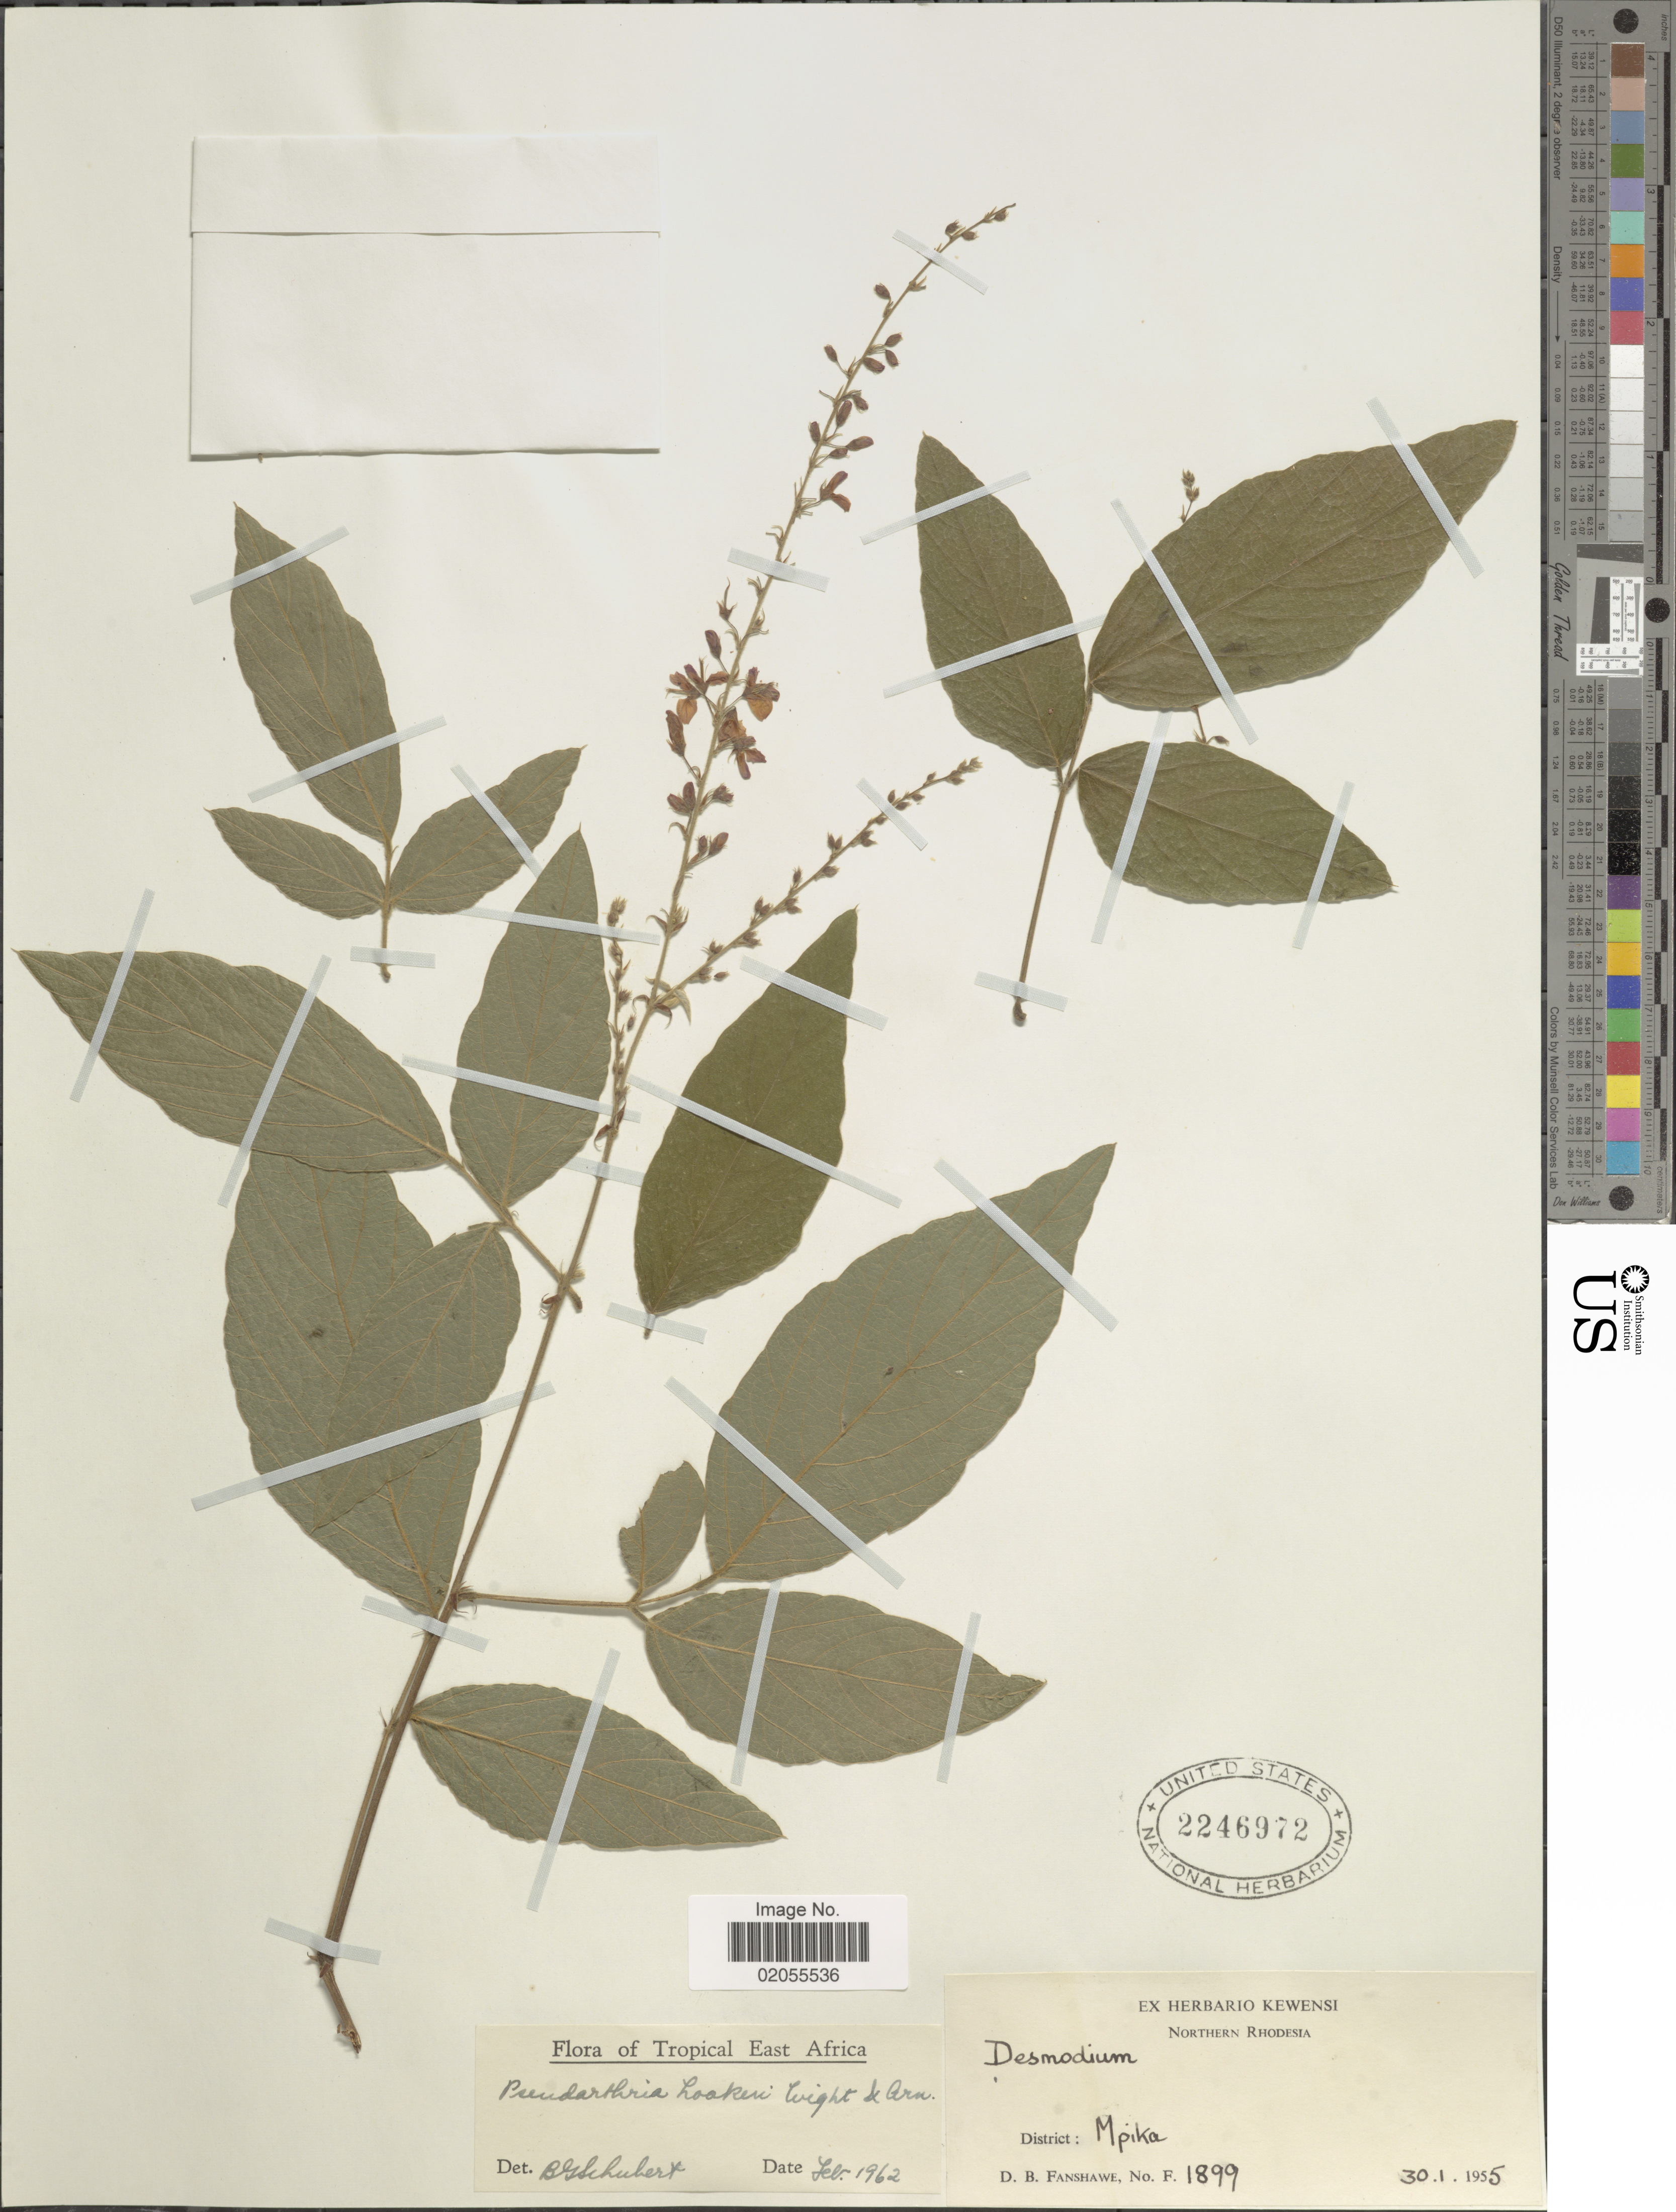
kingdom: Plantae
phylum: Tracheophyta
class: Magnoliopsida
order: Fabales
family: Fabaceae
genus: Pseudarthria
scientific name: Pseudarthria hookeri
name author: Wight & Arn.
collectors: D. B. Fanshawe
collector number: F1899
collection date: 1955-01-30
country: Zambia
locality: Tropical East Africa, Northern Rhodesia, District Mpika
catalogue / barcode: US 2246972